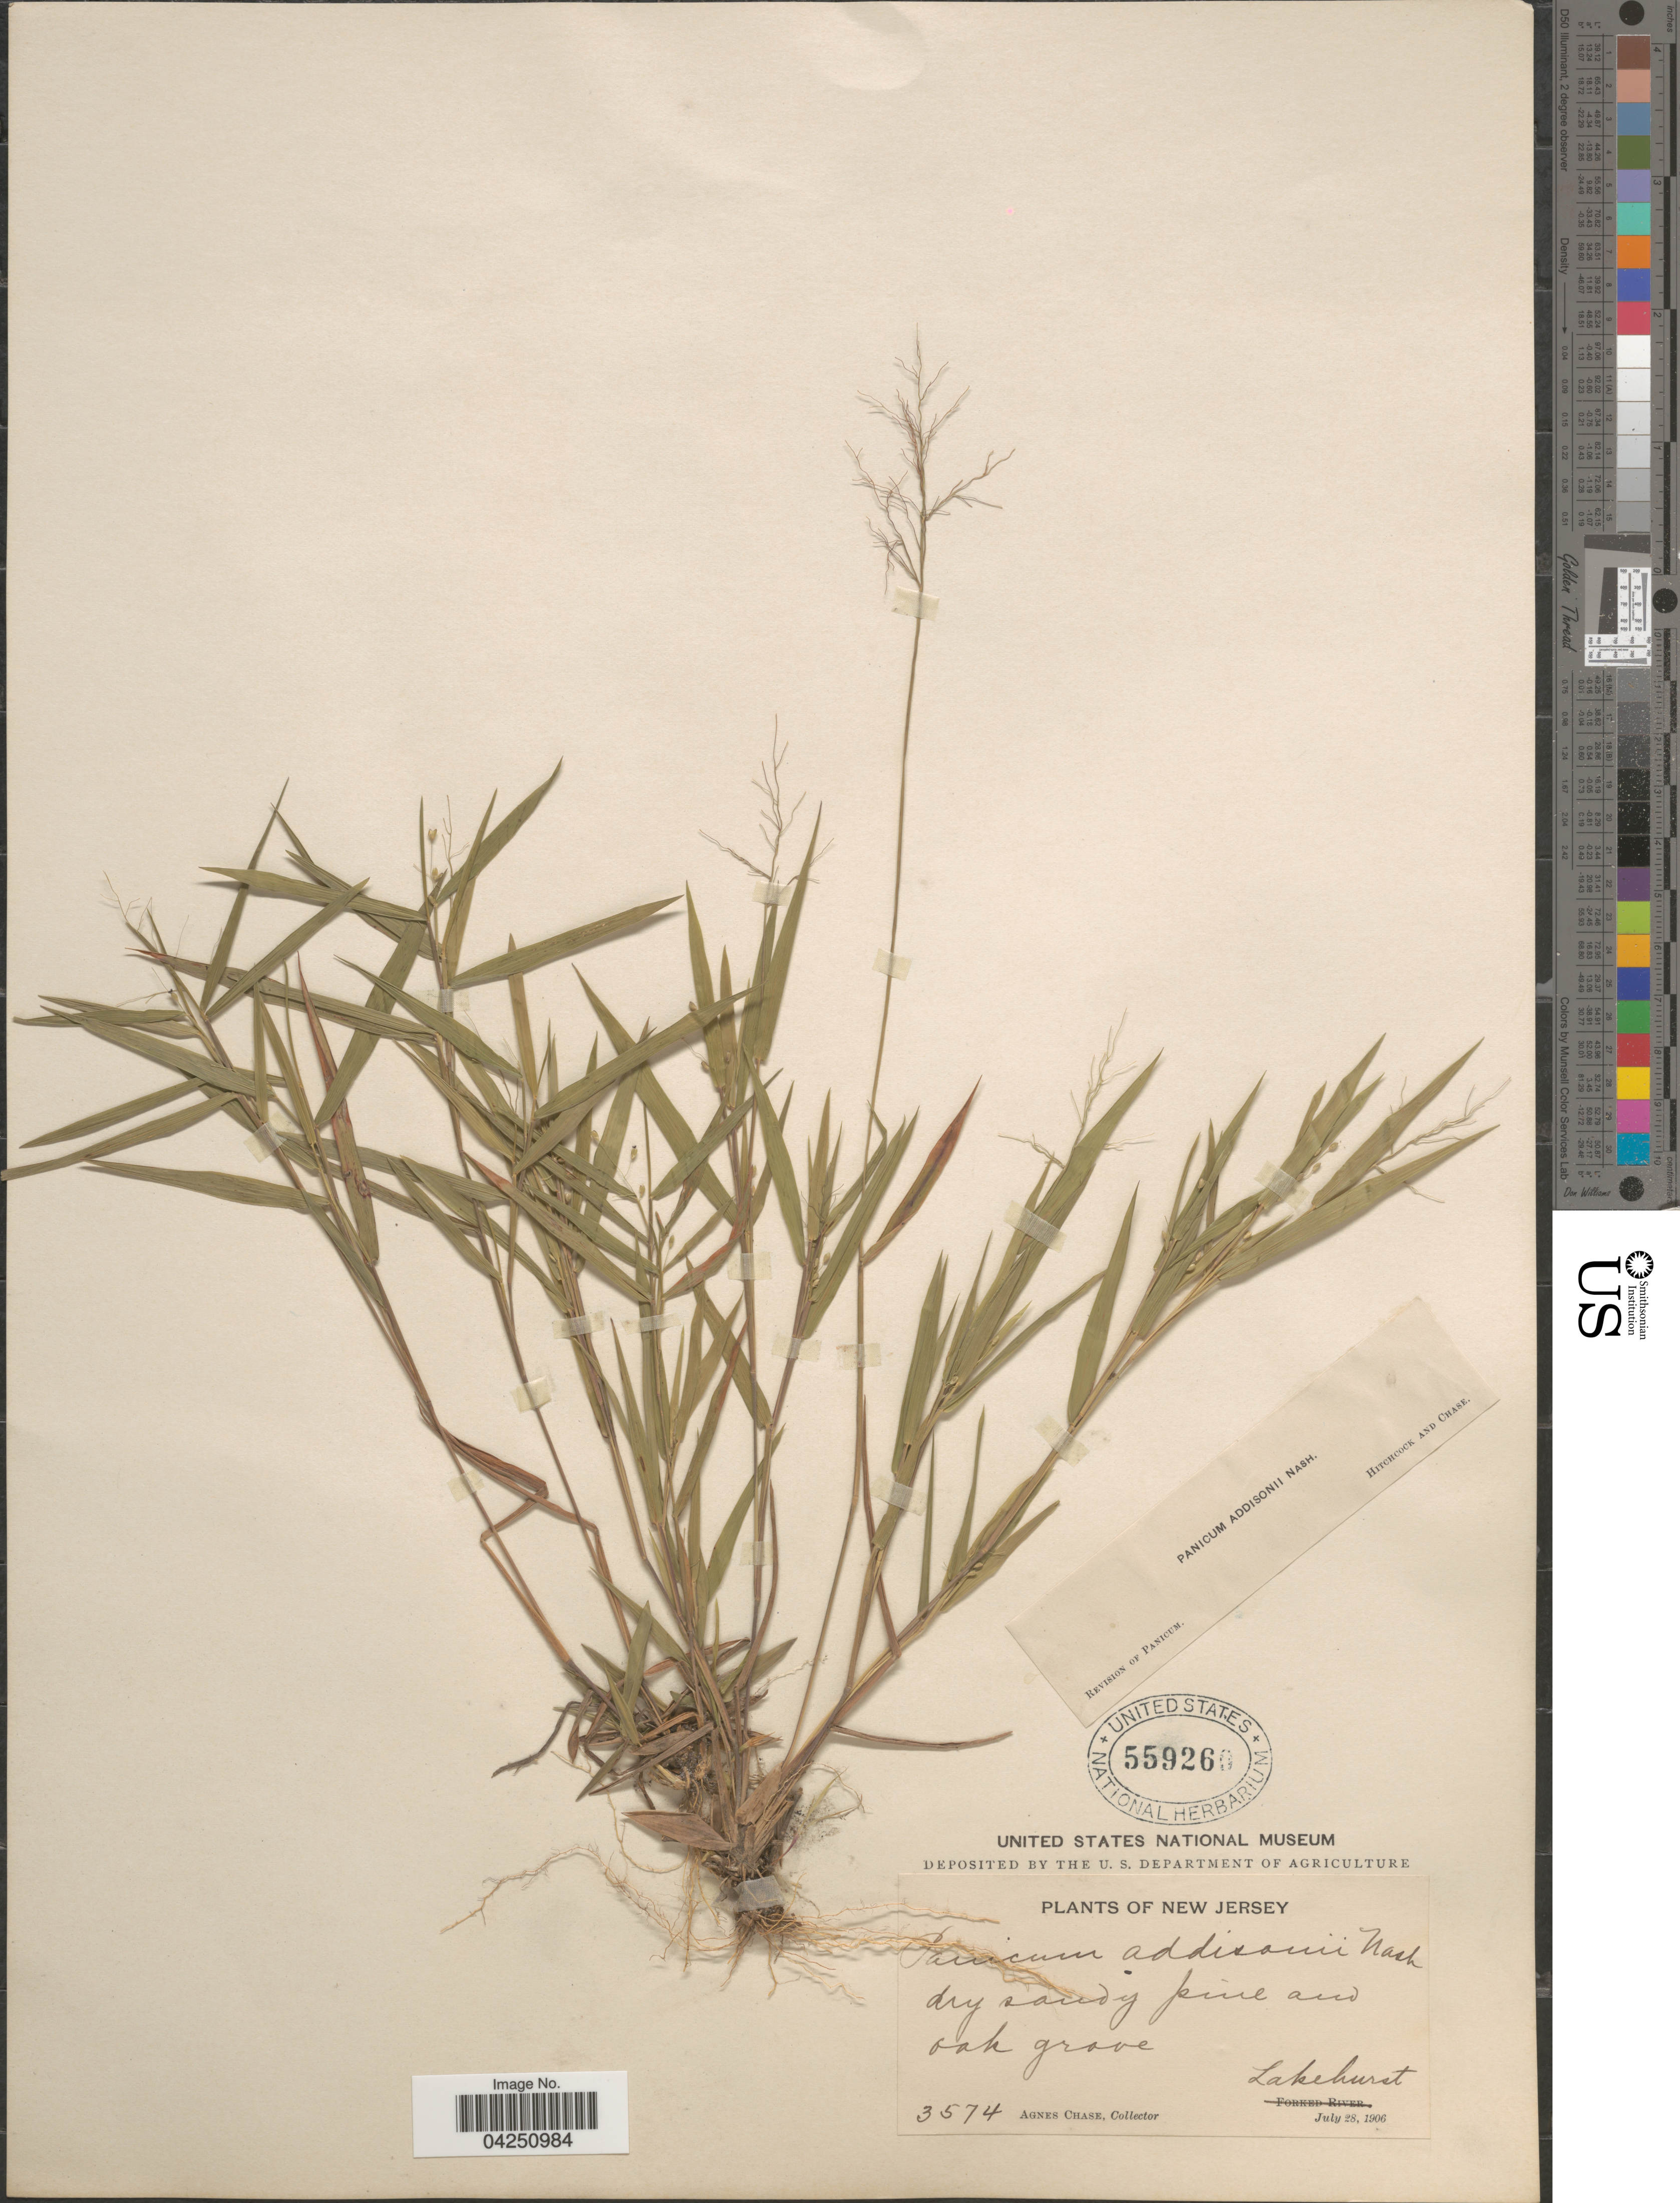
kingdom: Plantae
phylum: Tracheophyta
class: Liliopsida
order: Poales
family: Poaceae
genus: Dichanthelium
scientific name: Dichanthelium acuminatum var. acuminatum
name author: (Sw.) Gould & C.A. Clark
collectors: A. Chase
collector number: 3574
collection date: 1906-07-28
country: United States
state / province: New Jersey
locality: Lakehurst.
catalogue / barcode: US 559260